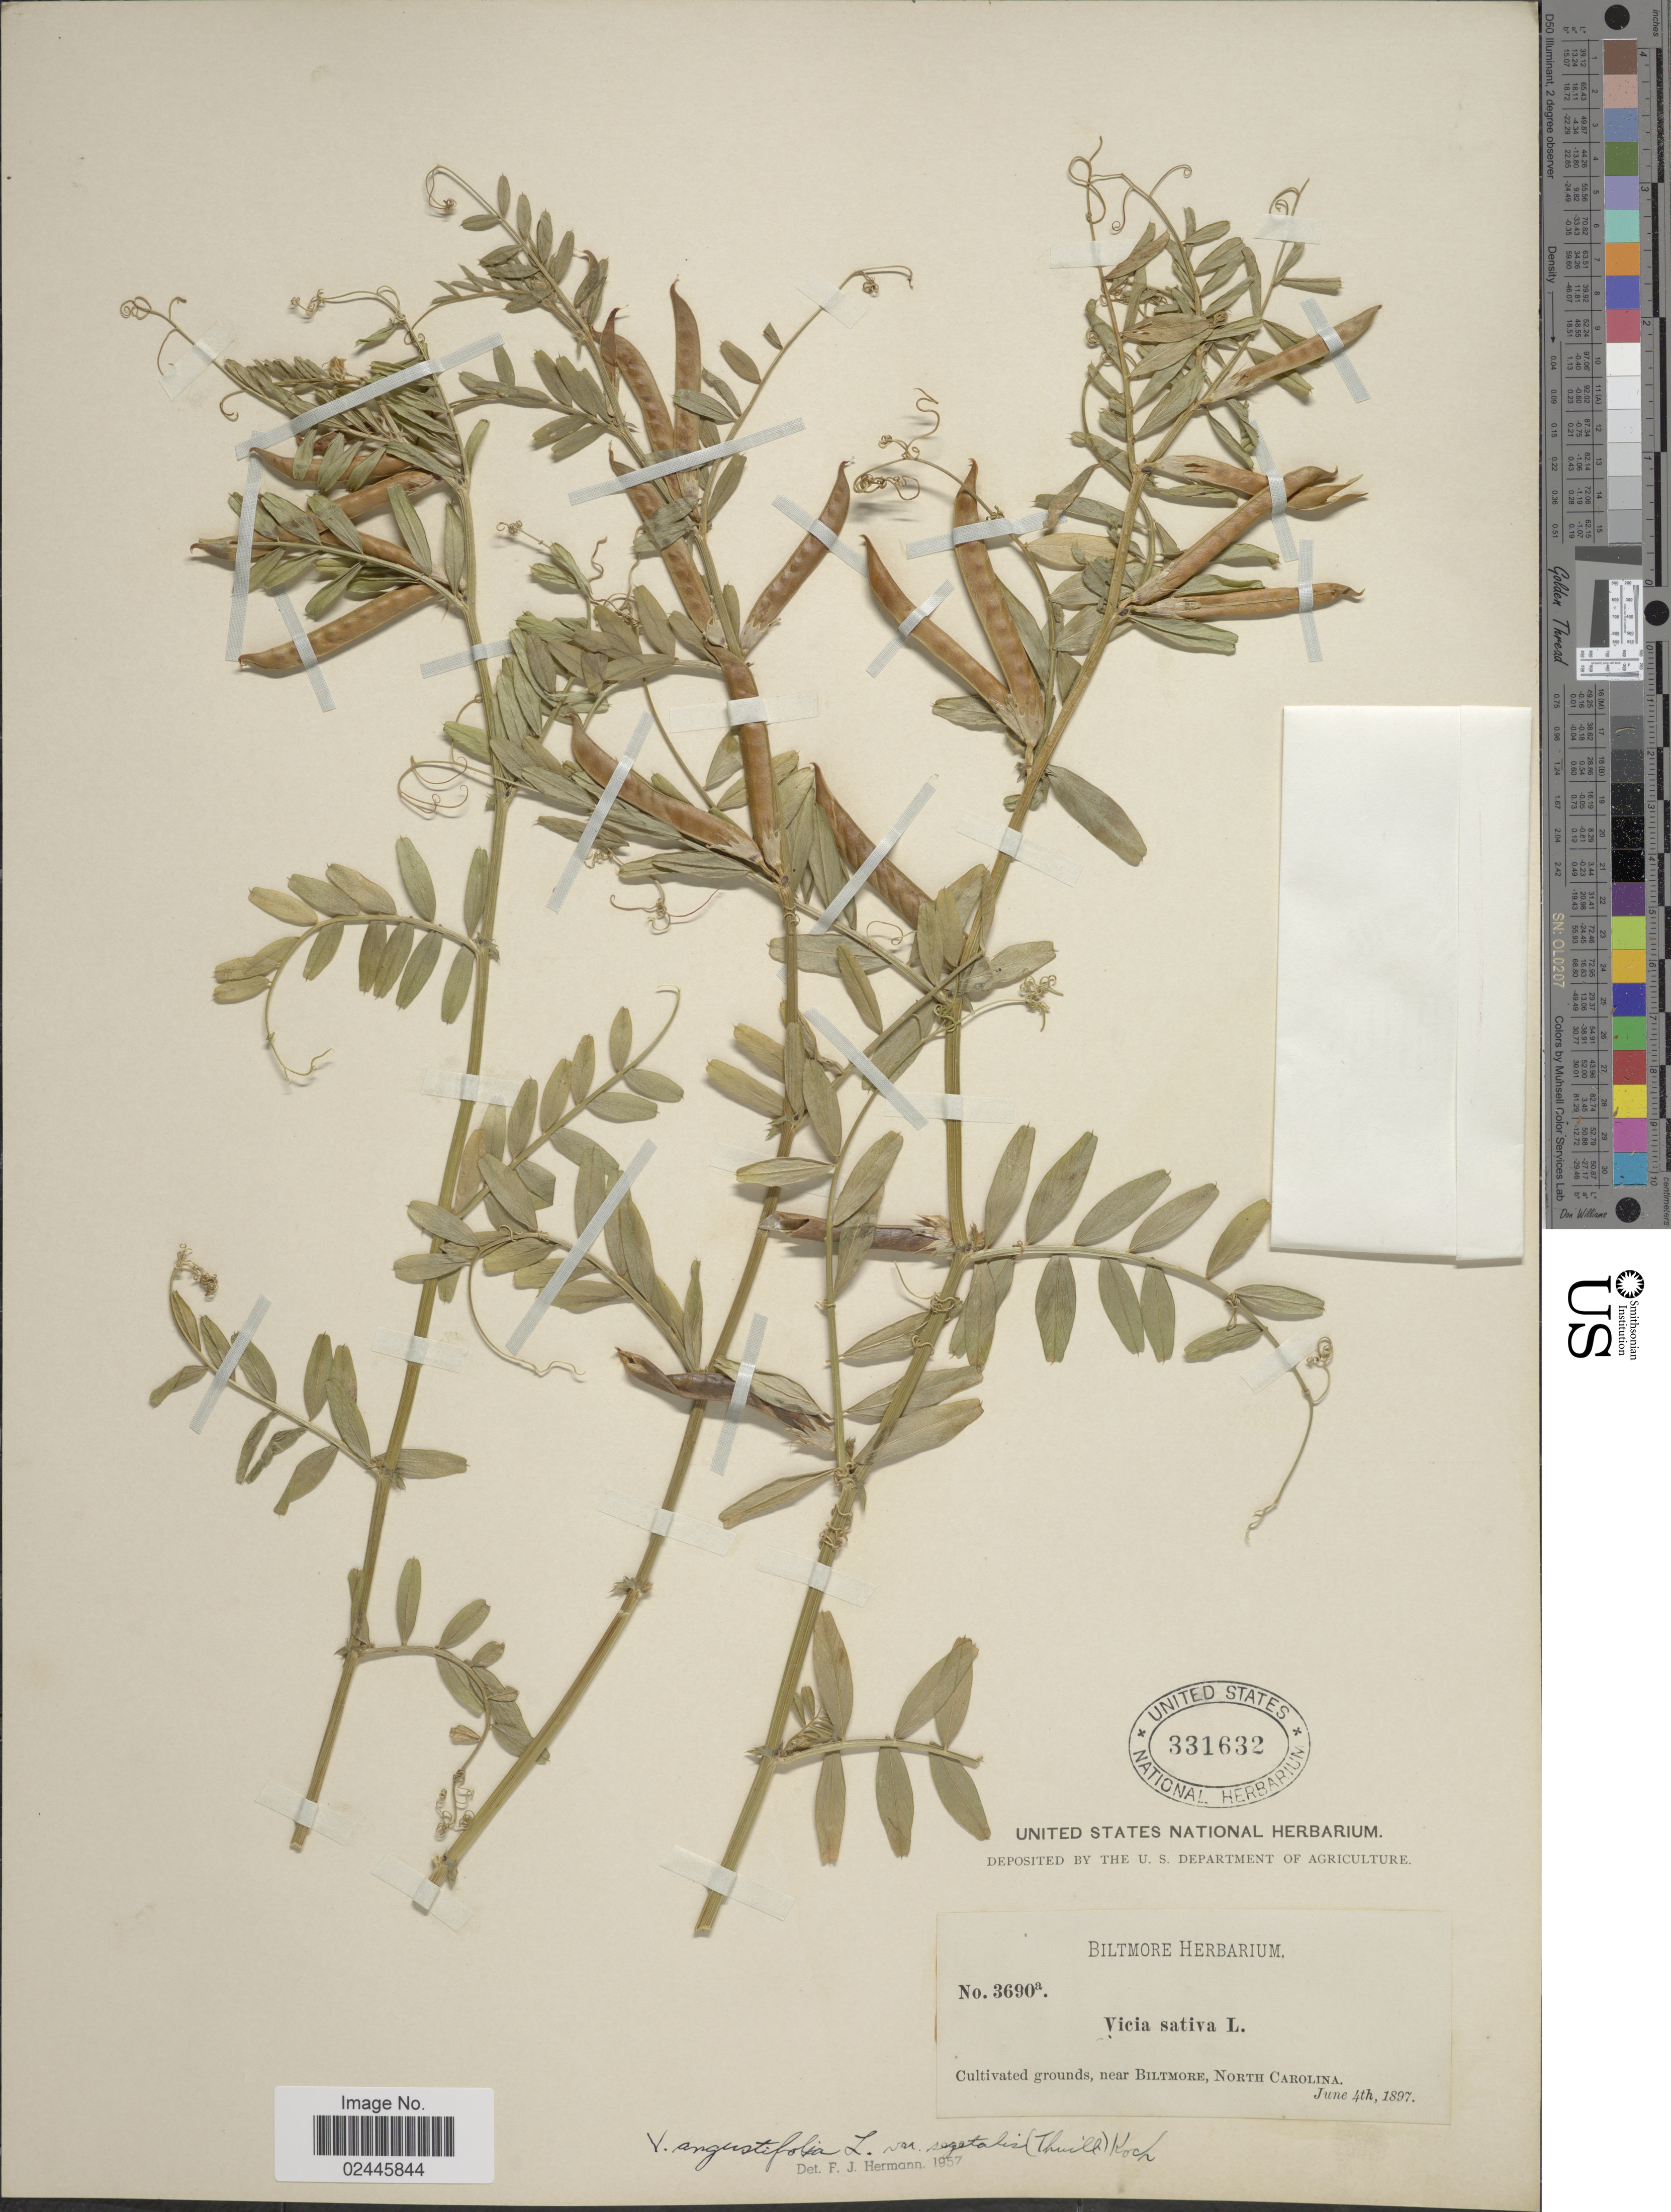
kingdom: Plantae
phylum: Tracheophyta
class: Magnoliopsida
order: Fabales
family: Fabaceae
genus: Vicia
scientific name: Vicia angustifolia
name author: L.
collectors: ex herb. Biltmore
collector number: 3690a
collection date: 1897-06-04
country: United States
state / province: North Carolina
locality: Cultivated grounds, near Biltmore,North Carolina.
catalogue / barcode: US 331632